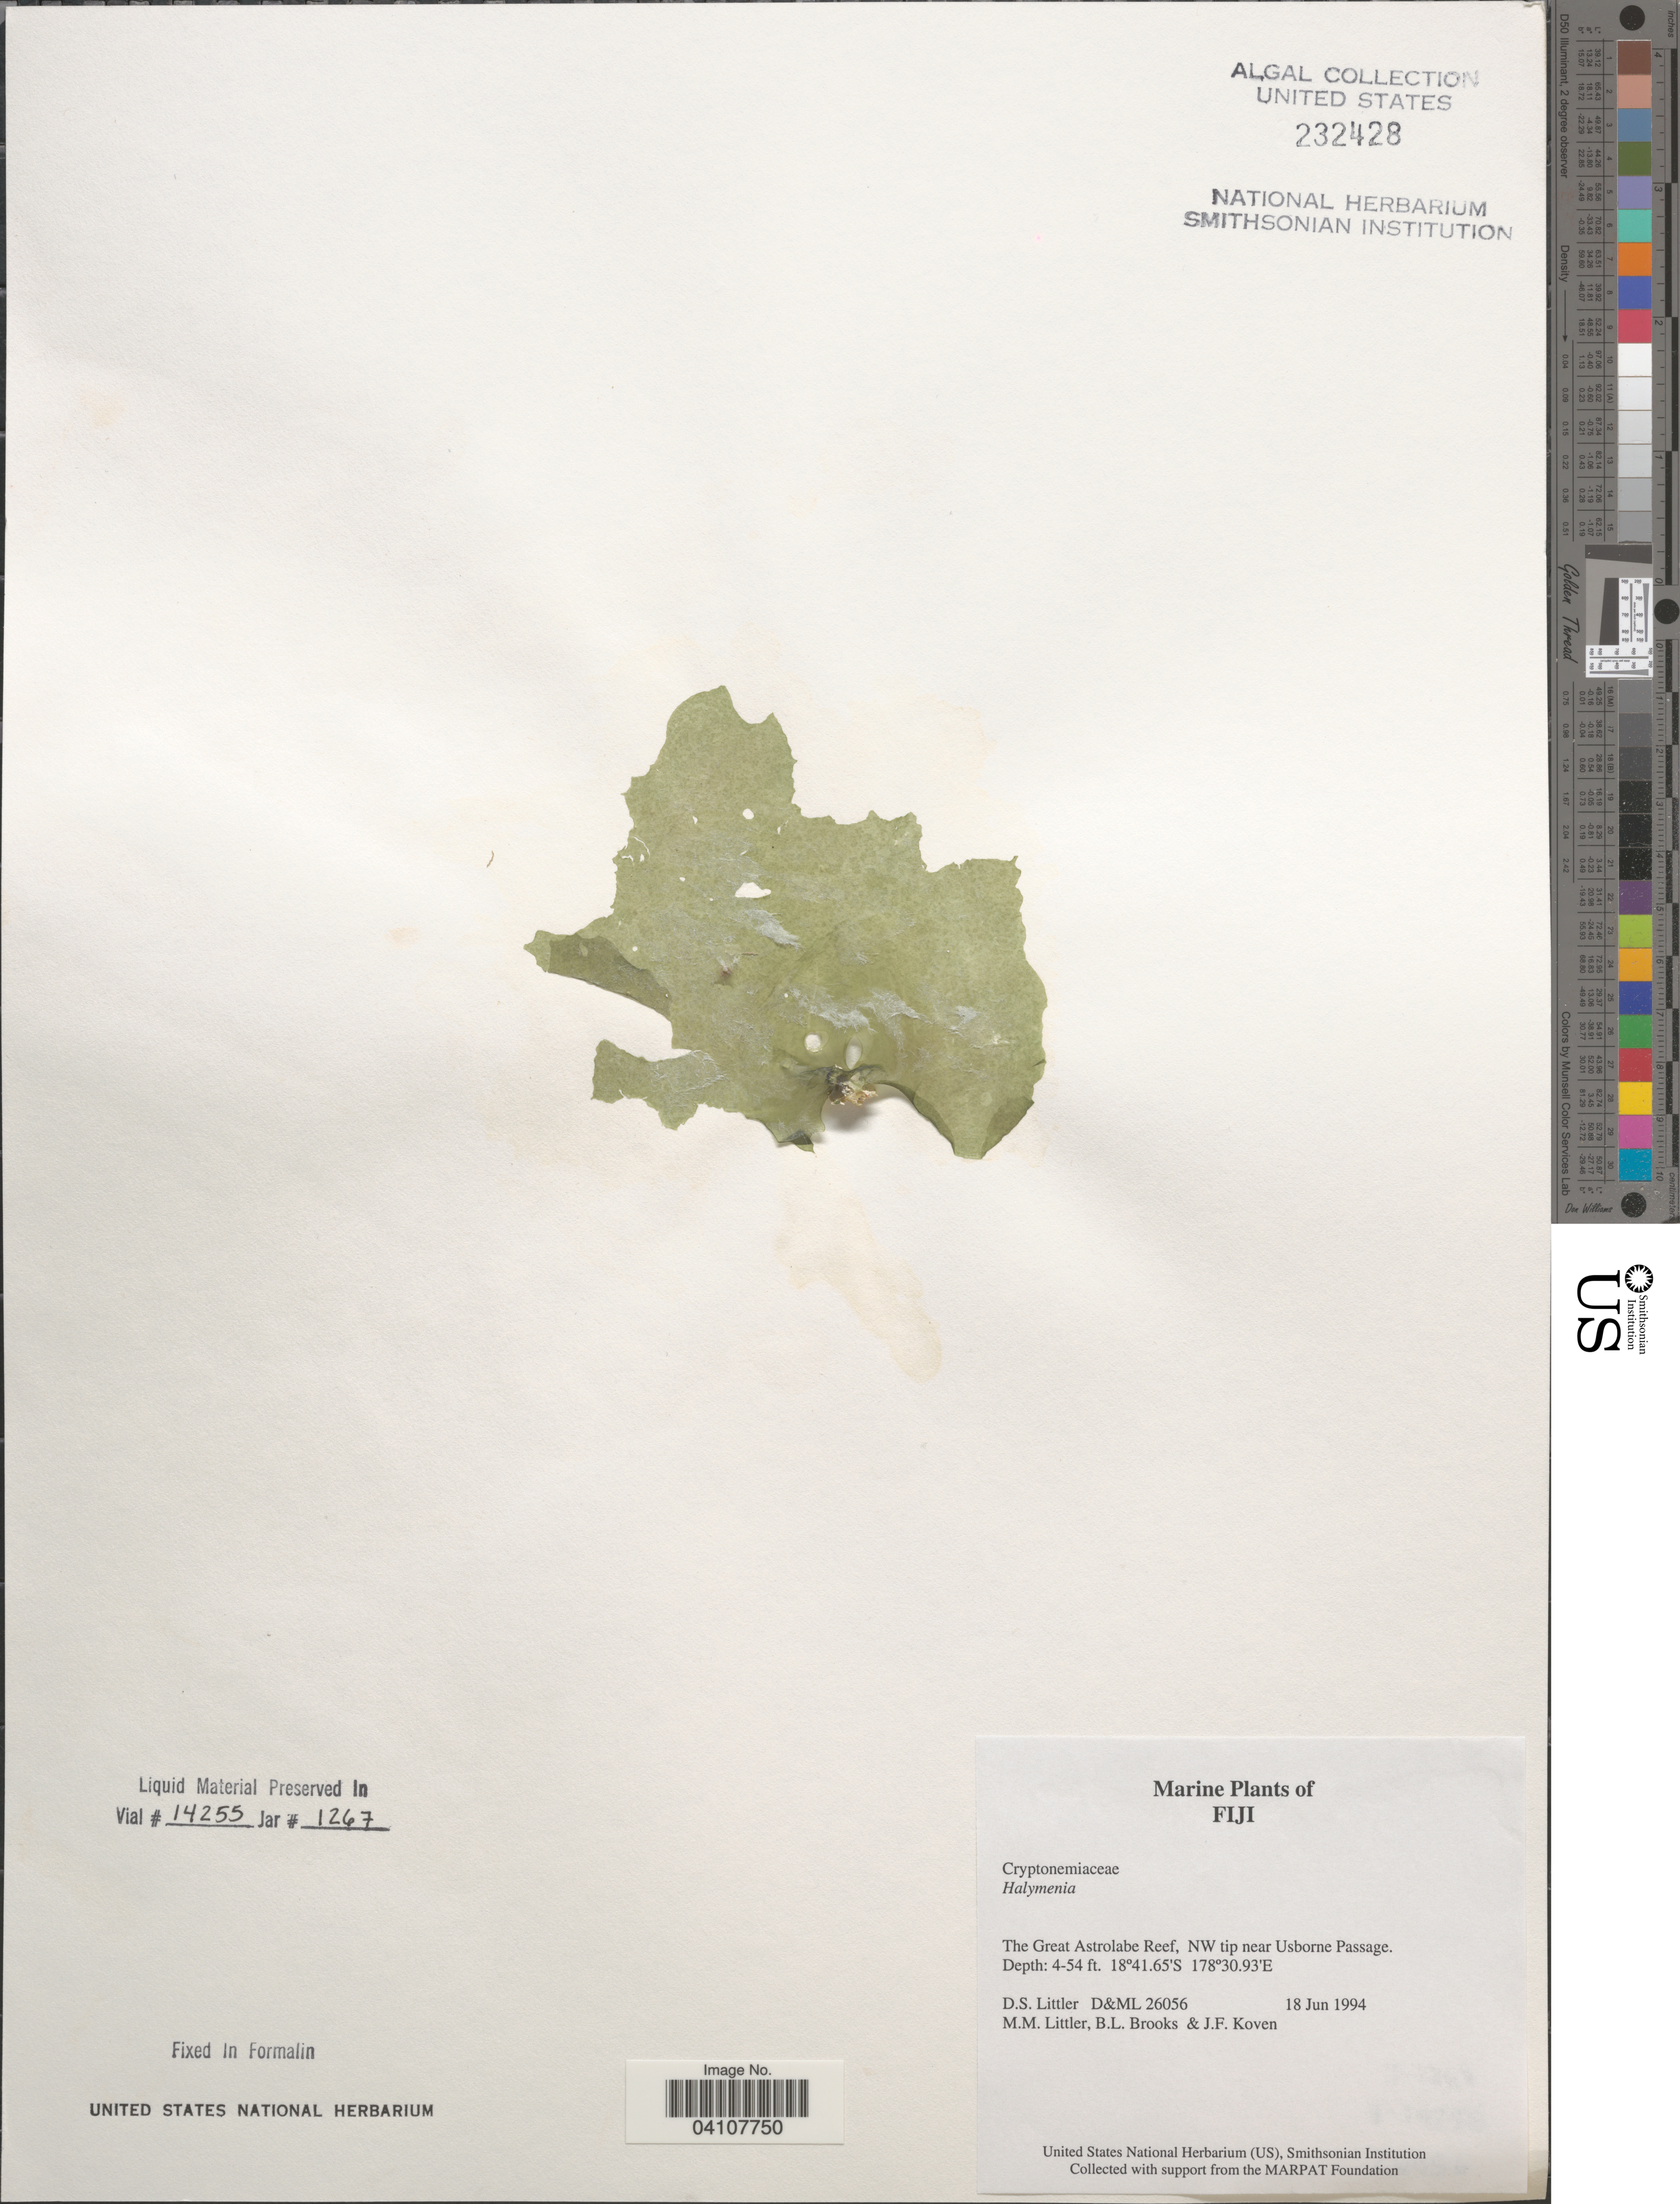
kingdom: Plantae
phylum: Rhodophyta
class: Florideophyceae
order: Halymeniales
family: Halymeniaceae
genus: Halymenia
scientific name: Halymenia sp.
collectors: D. S. Littler, B. Brooks & J. Koven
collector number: D&ML26056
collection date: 1994-06-18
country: Fiji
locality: The Great Astrolabe Reef, NW tip near Usborne Passage.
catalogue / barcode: US 232428